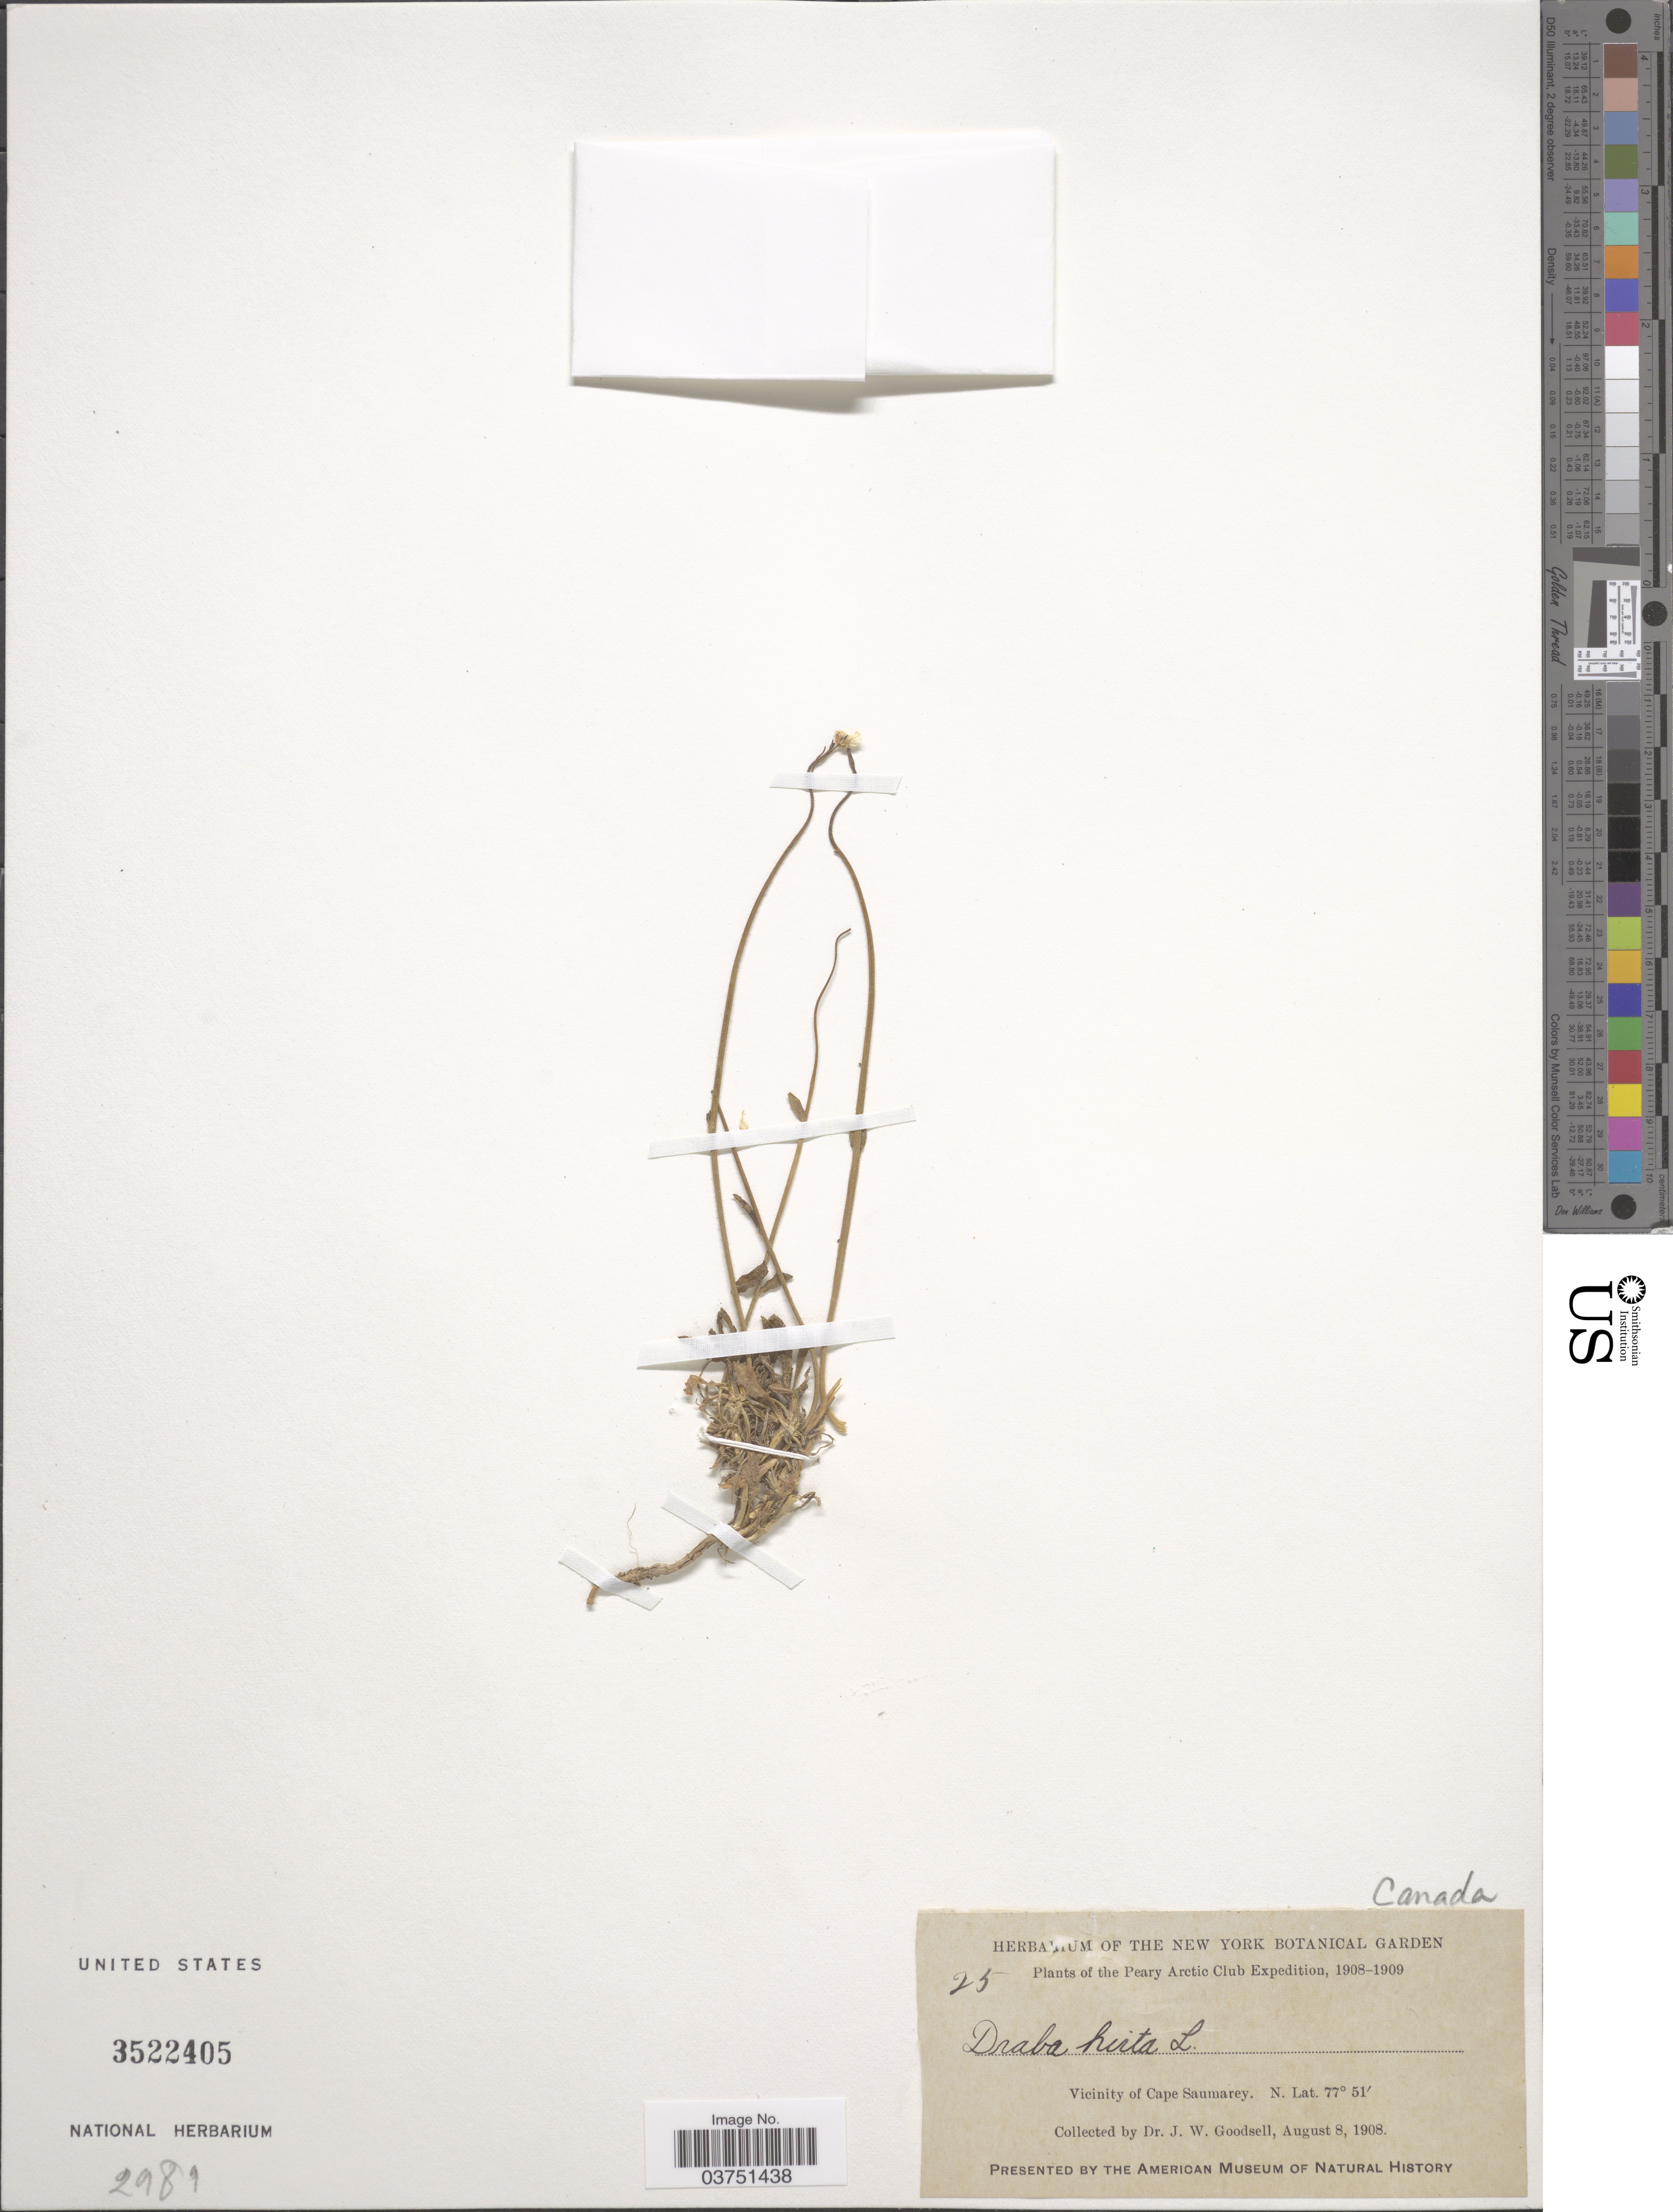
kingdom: Plantae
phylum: Tracheophyta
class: Magnoliopsida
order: Brassicales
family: Brassicaceae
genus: Draba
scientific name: Draba glabella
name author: Pursh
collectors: J. Goodsell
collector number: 25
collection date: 1908-08-08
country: Canada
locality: The Peary Arctic Club. Vicinity of Cape Saumarey.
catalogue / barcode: US 3522405